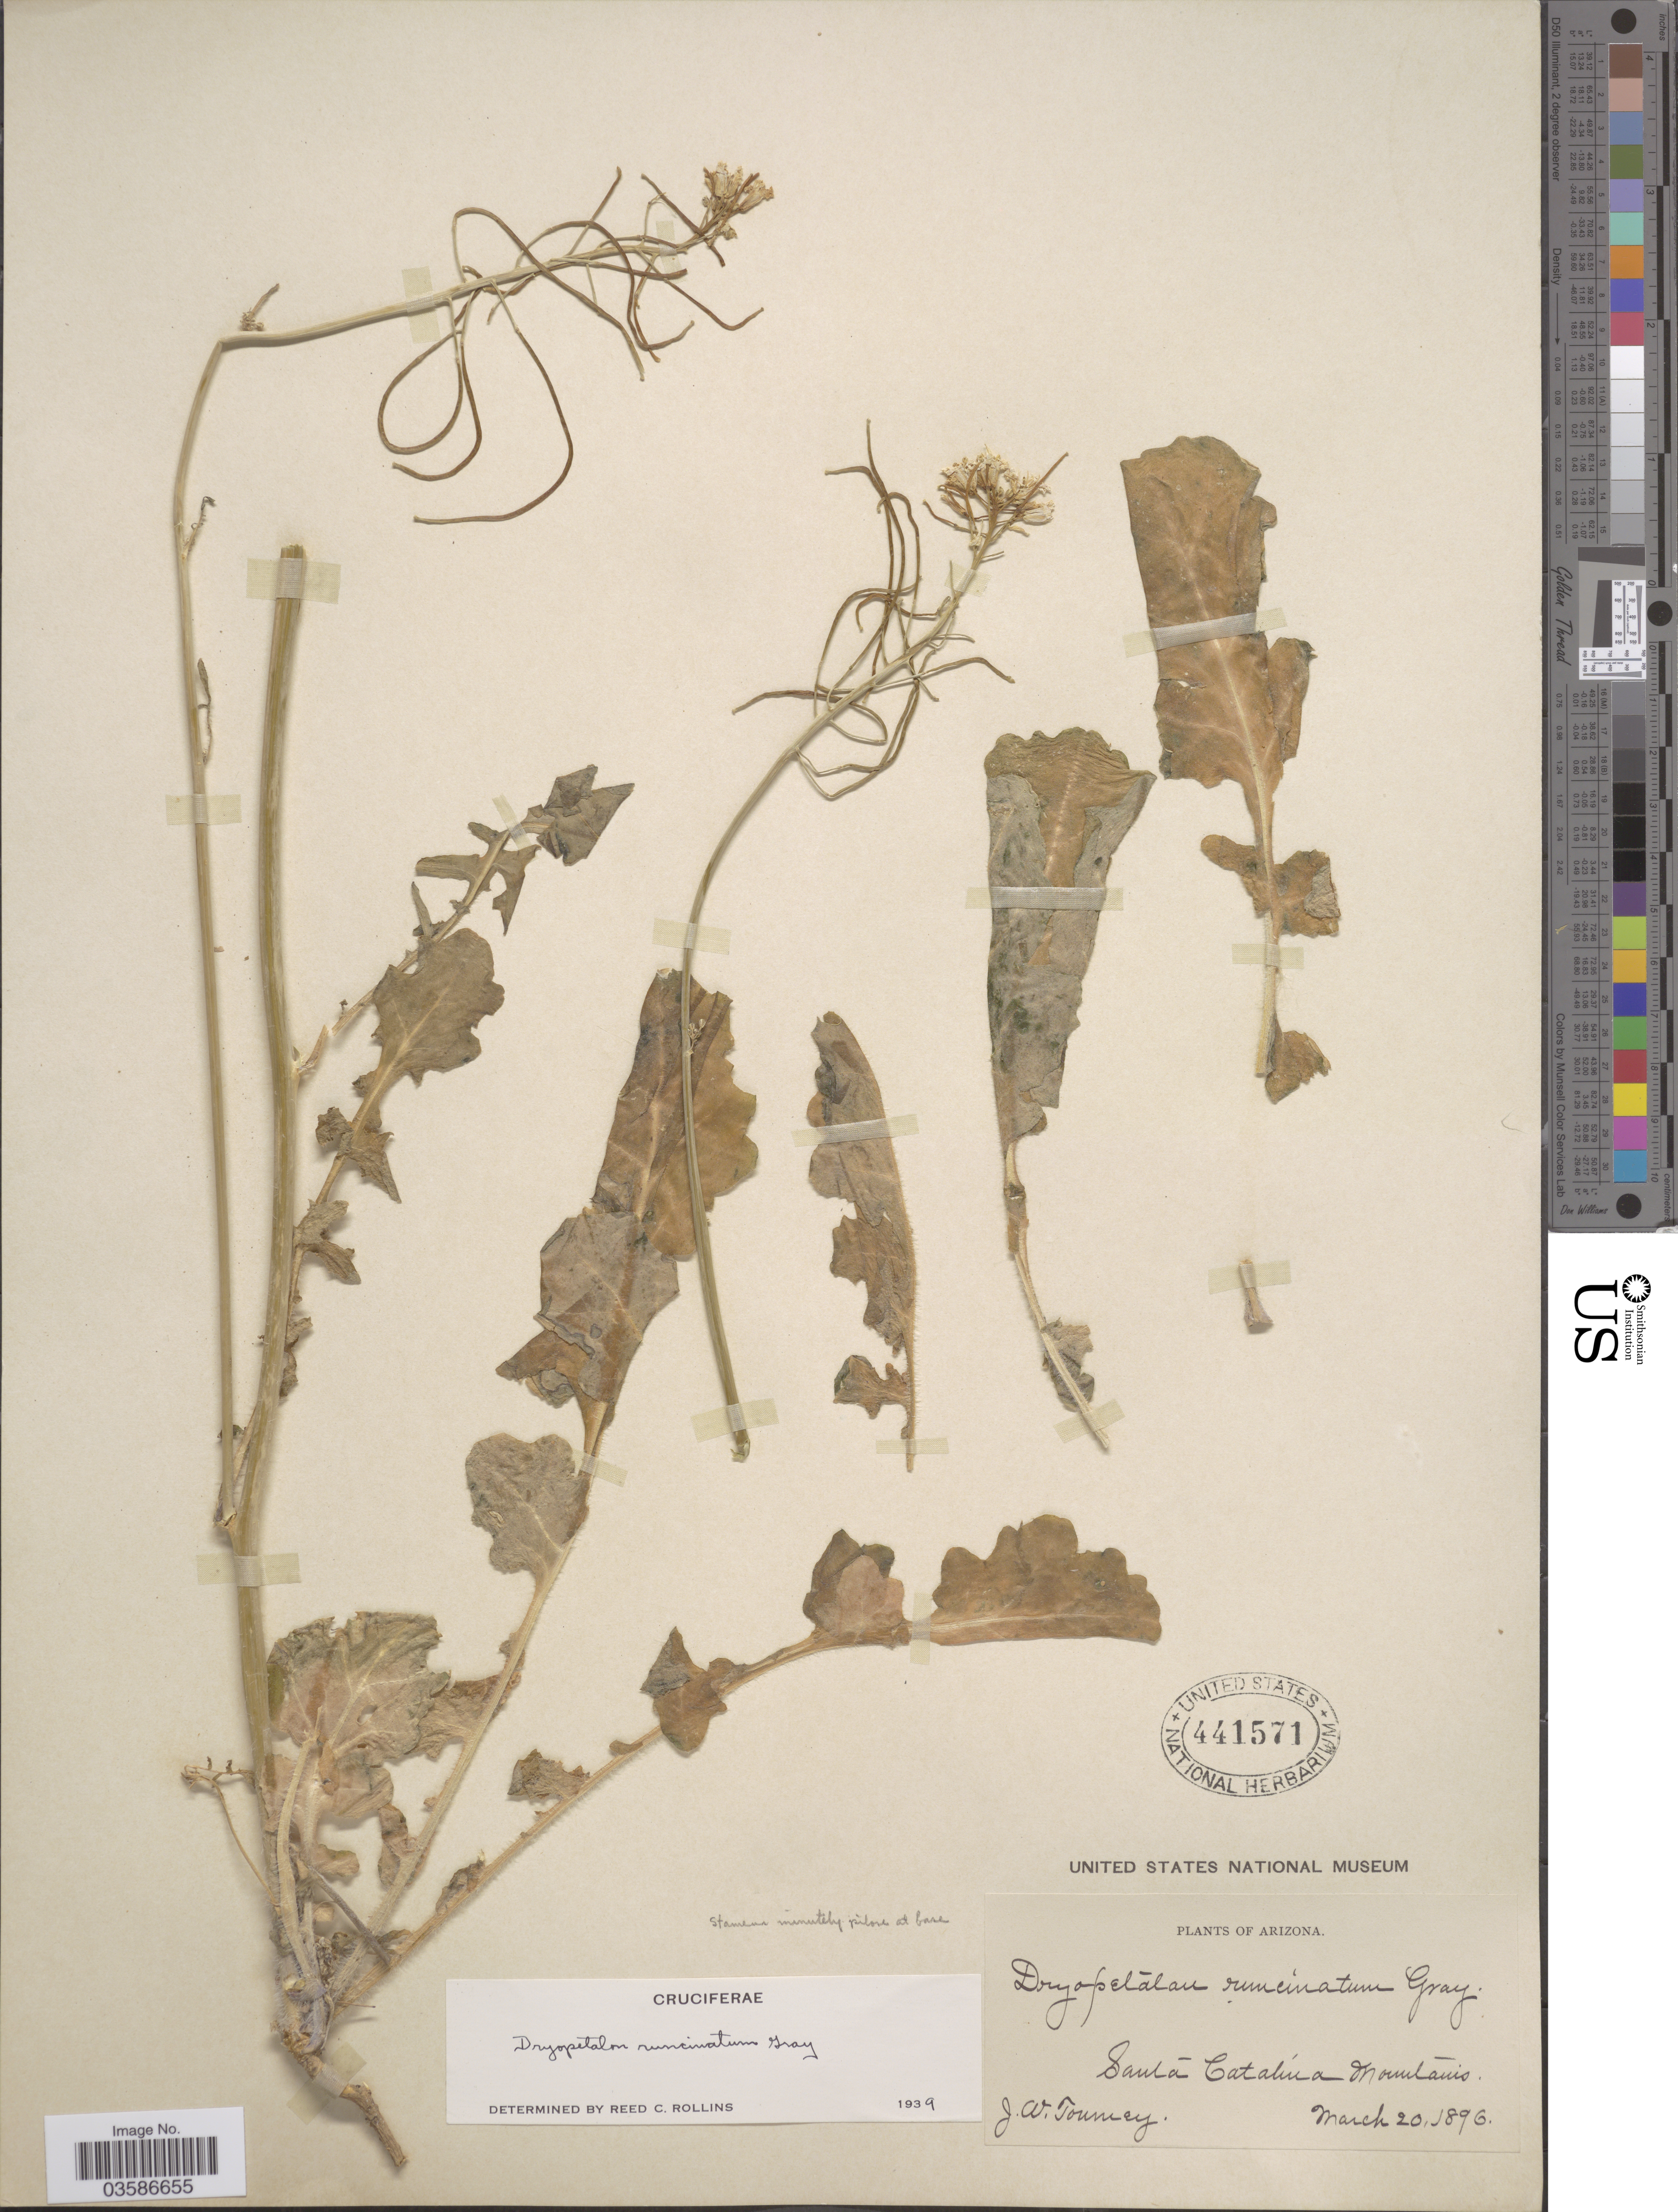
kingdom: Plantae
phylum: Tracheophyta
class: Magnoliopsida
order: Brassicales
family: Brassicaceae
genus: Dryopetalon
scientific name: Dryopetalon runcinatum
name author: A. Gray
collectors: J. W. Toumey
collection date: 1896-03-20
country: United States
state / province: Arizona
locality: Santa Catalina Mountains.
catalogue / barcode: US 441571